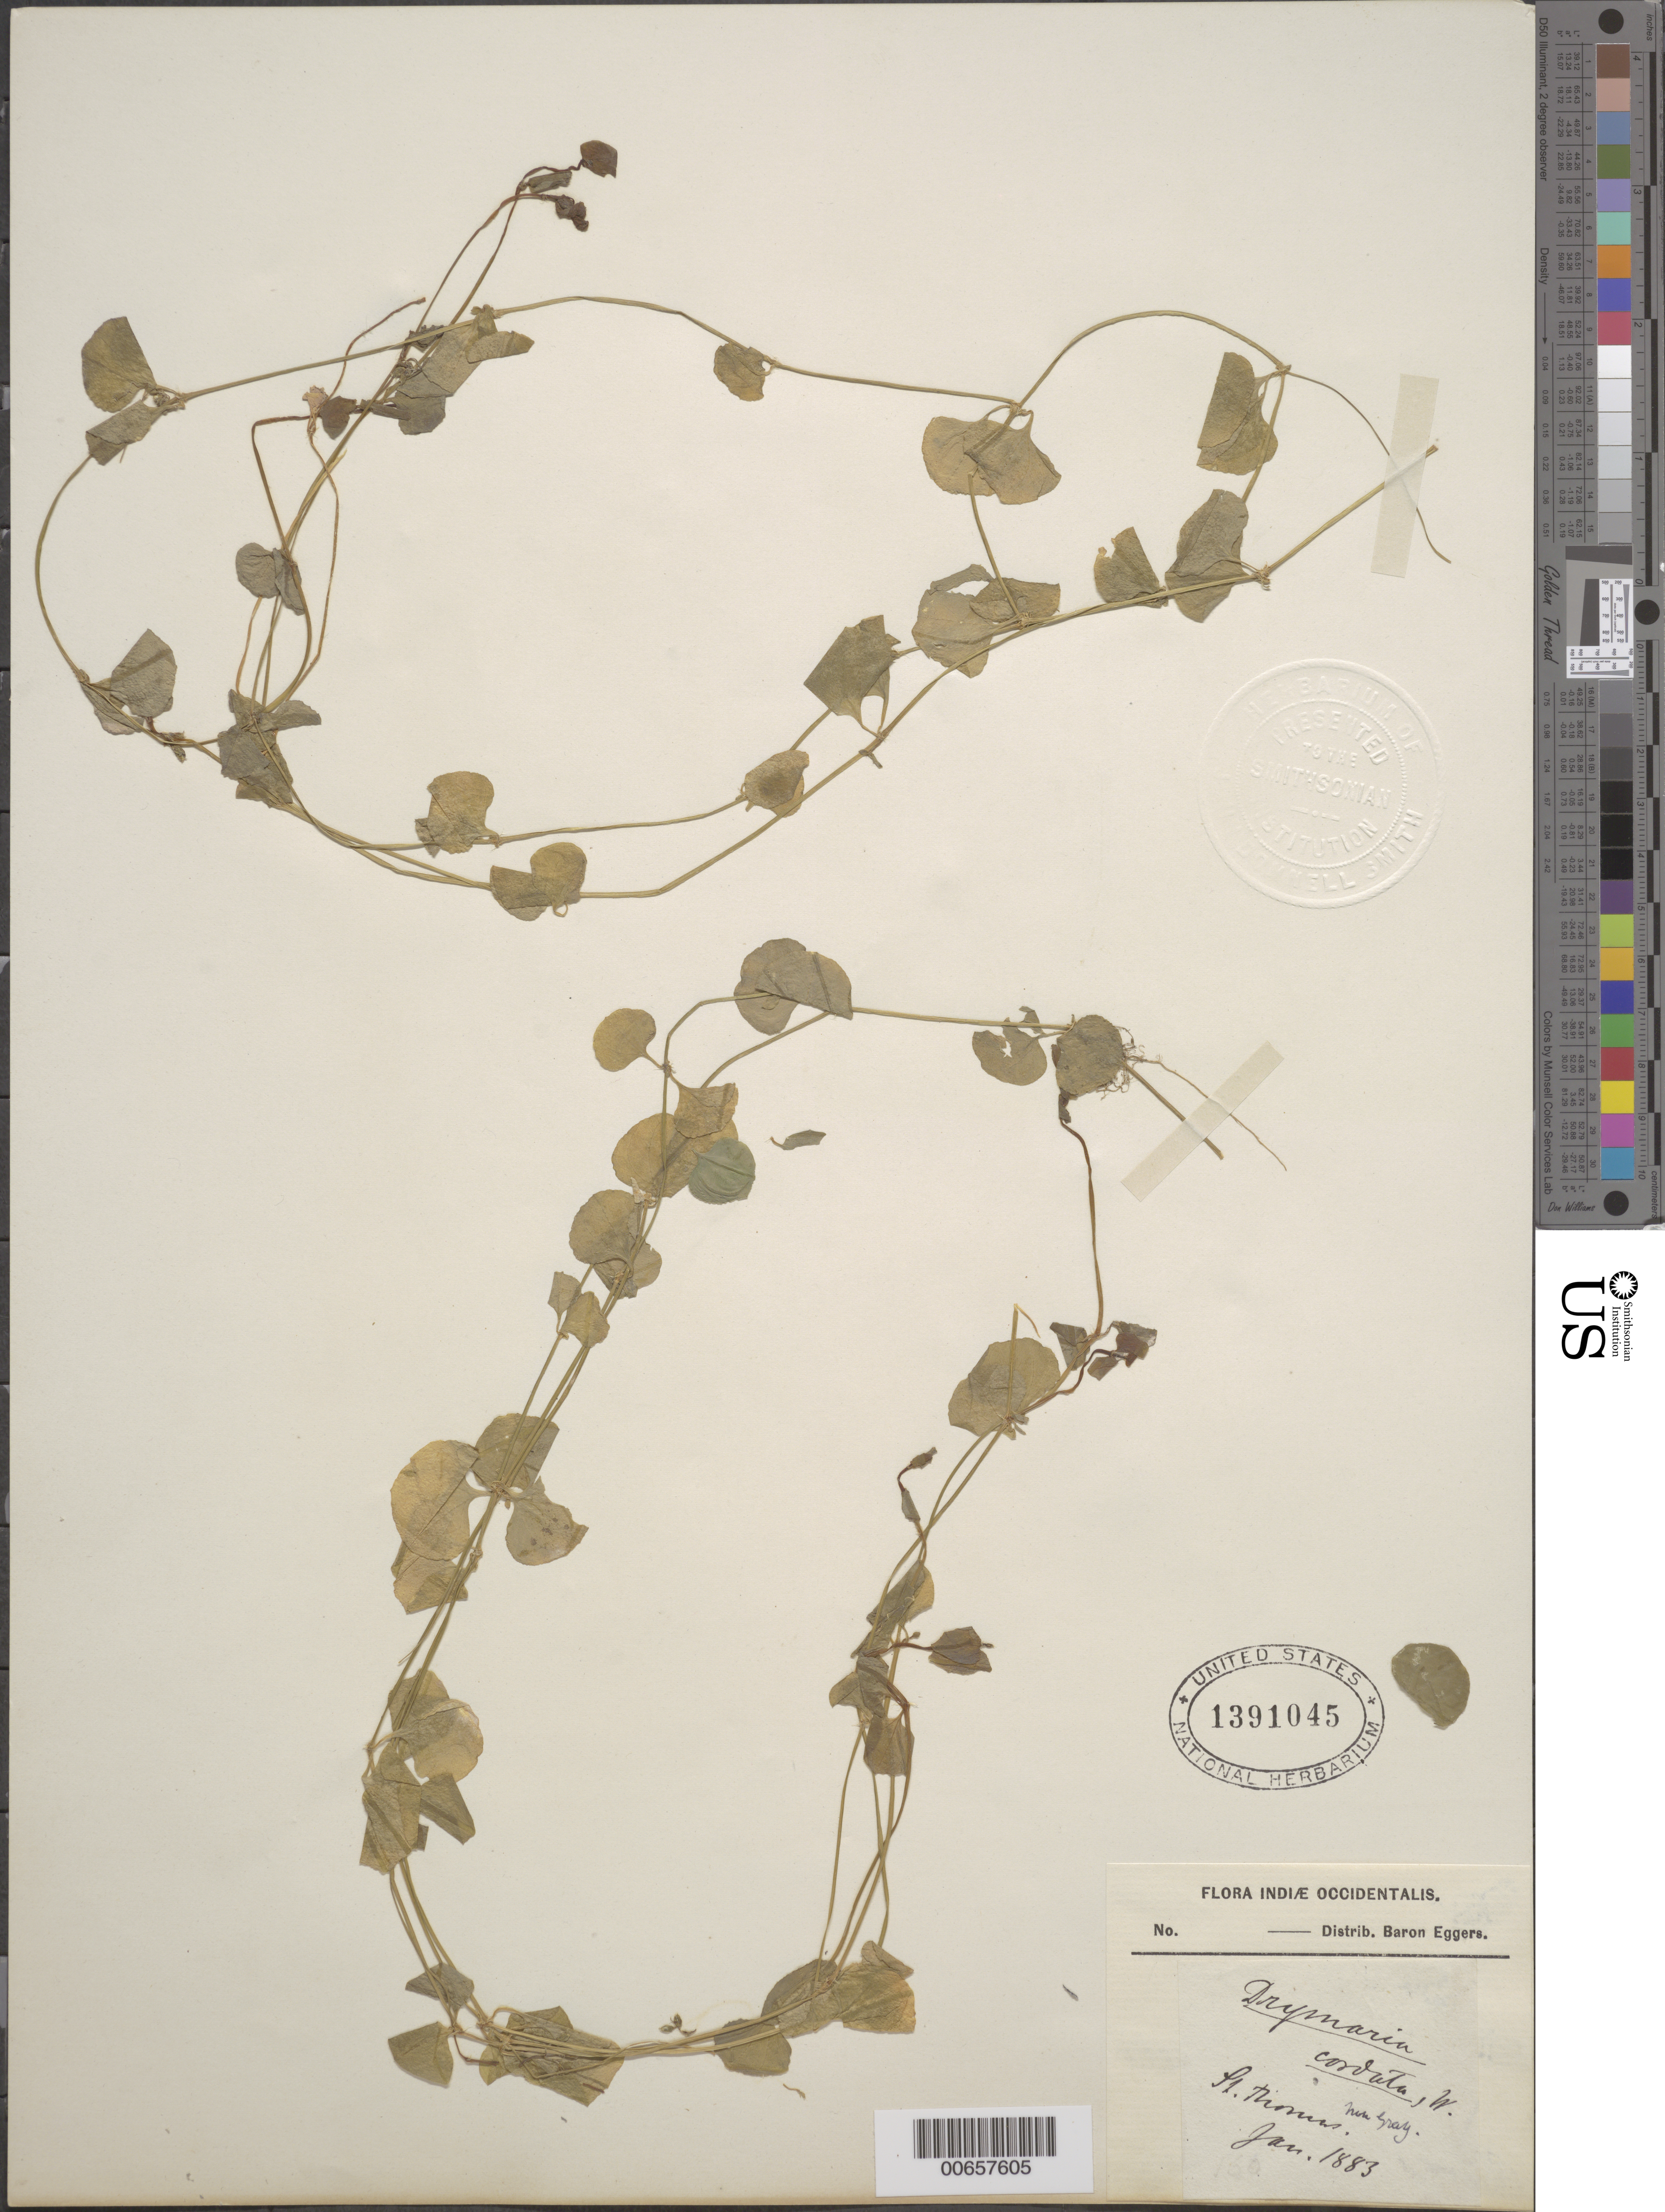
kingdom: Plantae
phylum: Tracheophyta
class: Magnoliopsida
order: Caryophyllales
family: Caryophyllaceae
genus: Drymaria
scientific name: Drymaria cordata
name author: (L.) Willd. ex Schult.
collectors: H. F. A. von Eggers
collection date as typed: Jan 1883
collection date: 1883-01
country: U.S. Virgin Islands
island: St. Thomas Island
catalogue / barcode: US 1391045